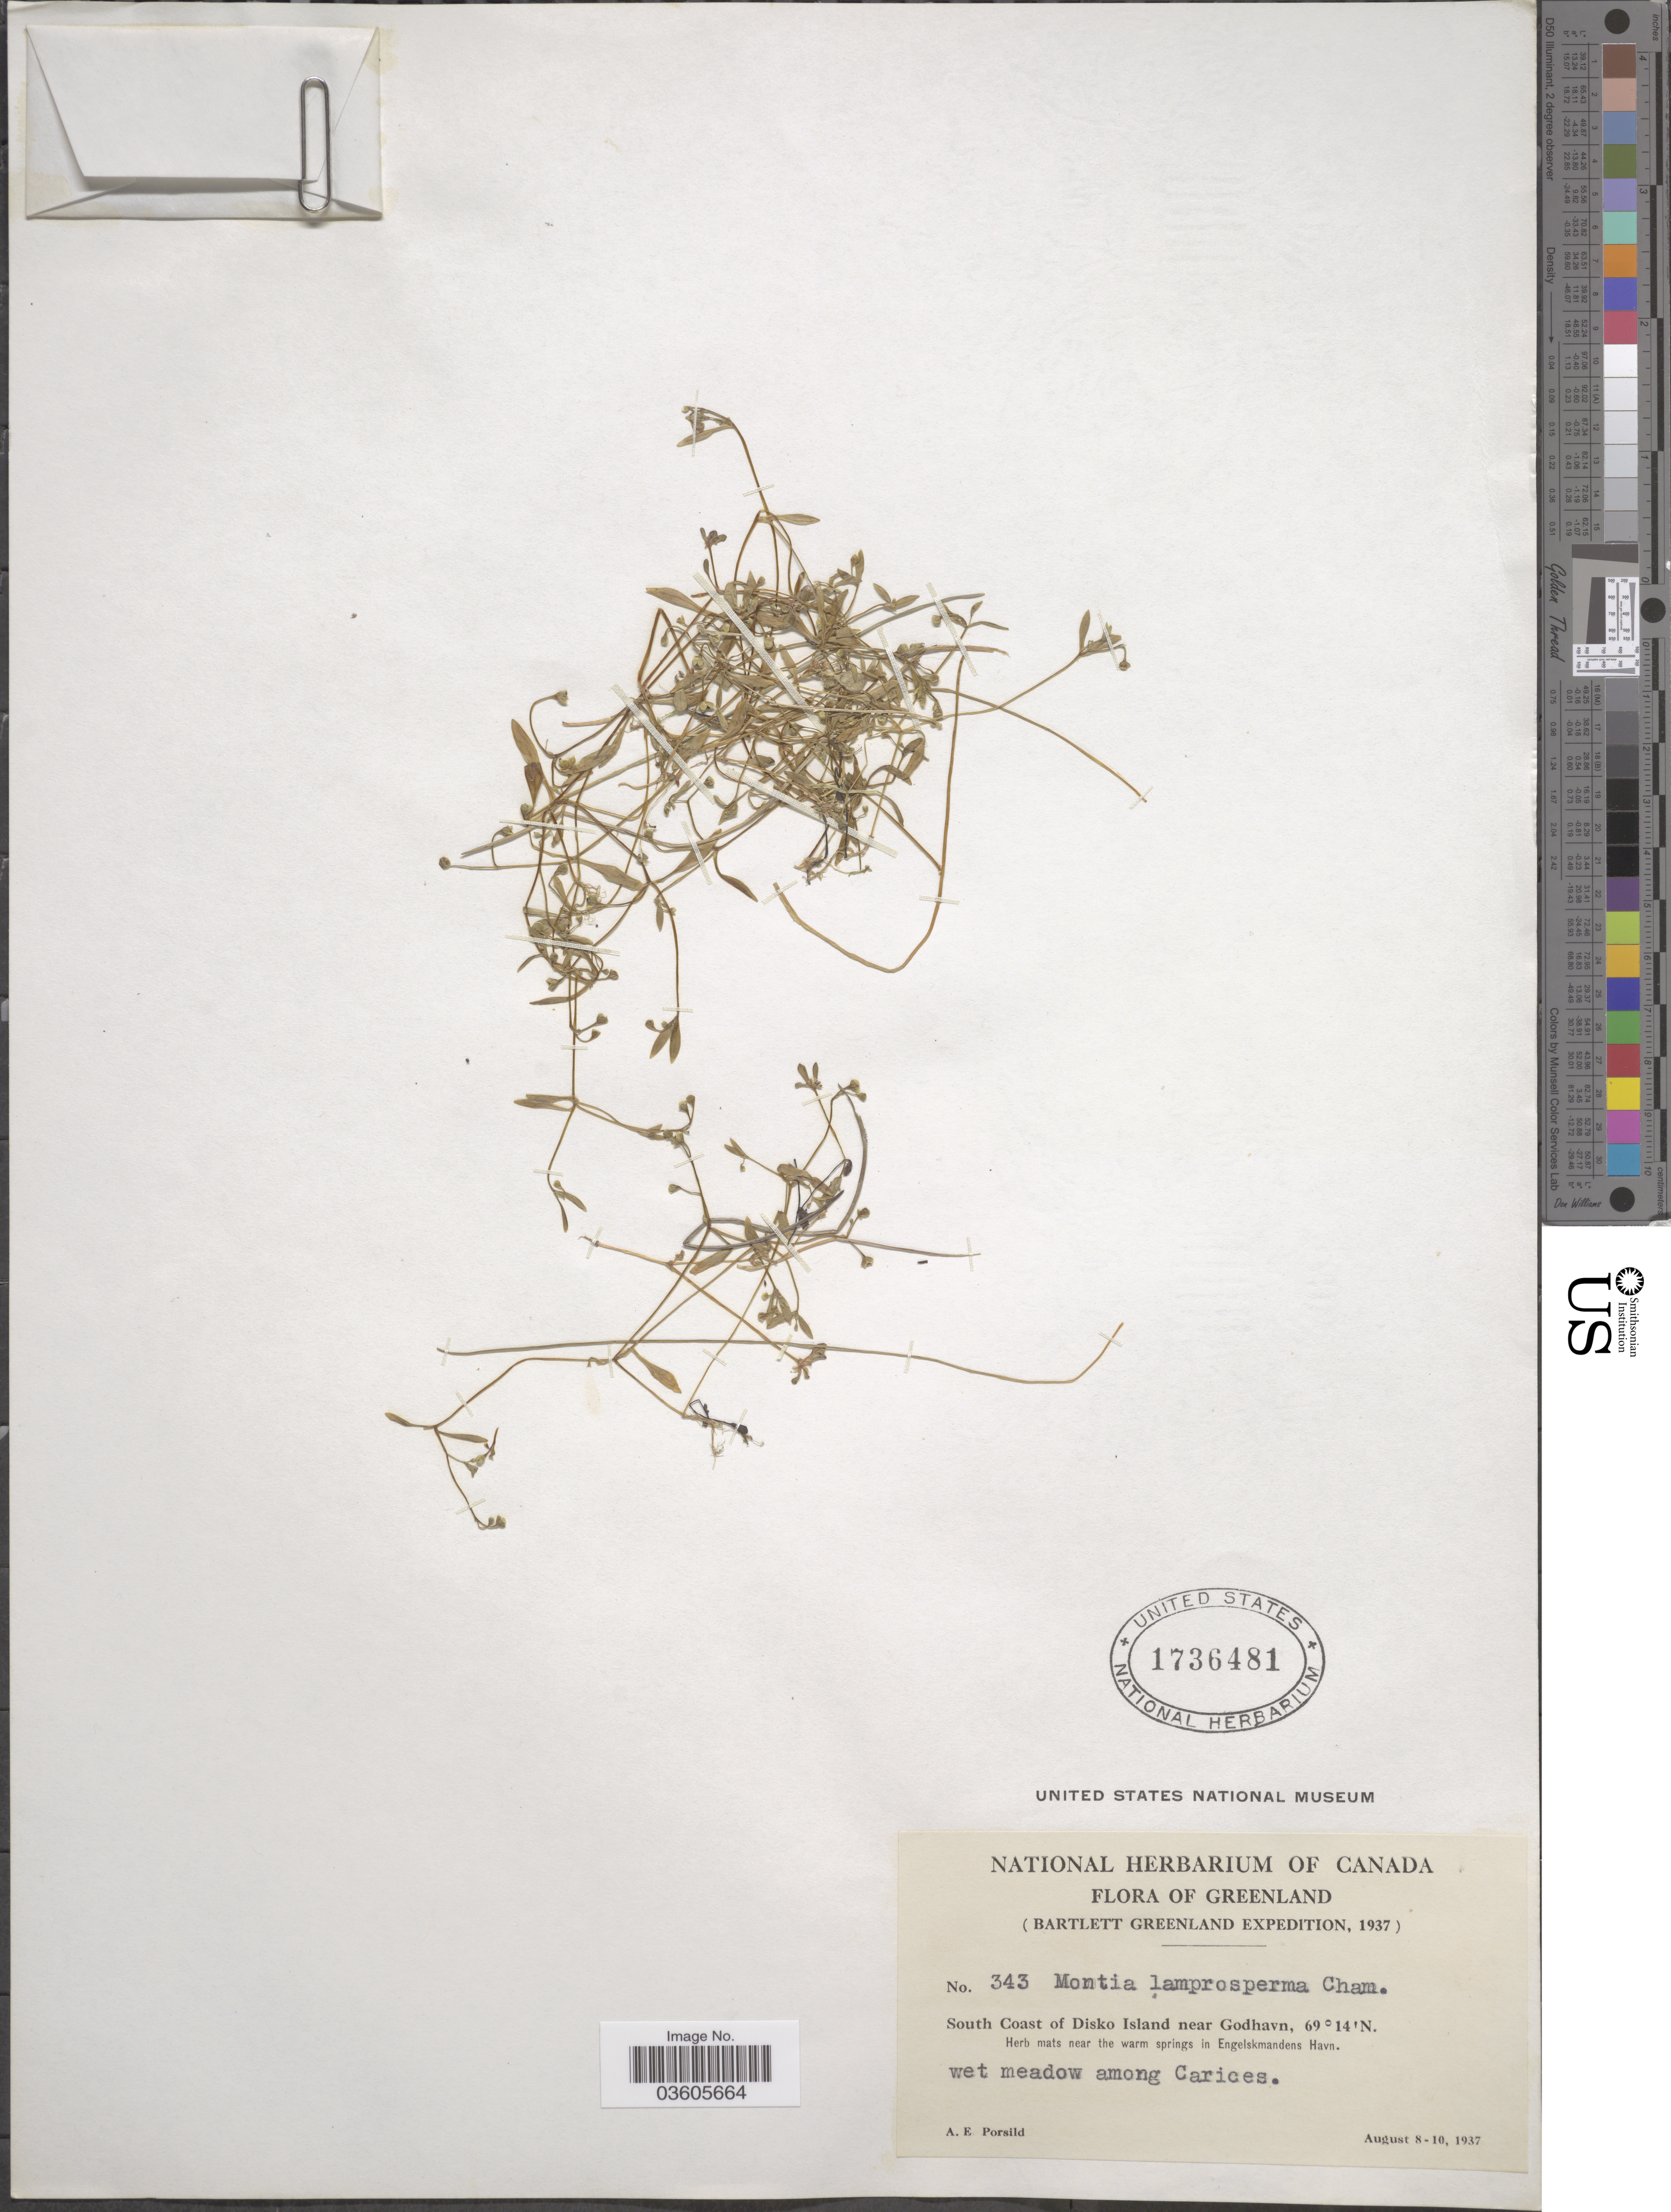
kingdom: Plantae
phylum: Tracheophyta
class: Magnoliopsida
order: Caryophyllales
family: Montiaceae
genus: Montia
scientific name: Montia fontana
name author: L.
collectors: A. E. Porsild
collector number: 343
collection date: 1937-08-08/1937-08-10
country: Greenland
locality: South Coast of Disko Island near Godhavn. Herb mats near the warm springs in Engelskmandens Havn.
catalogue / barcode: US 1736481